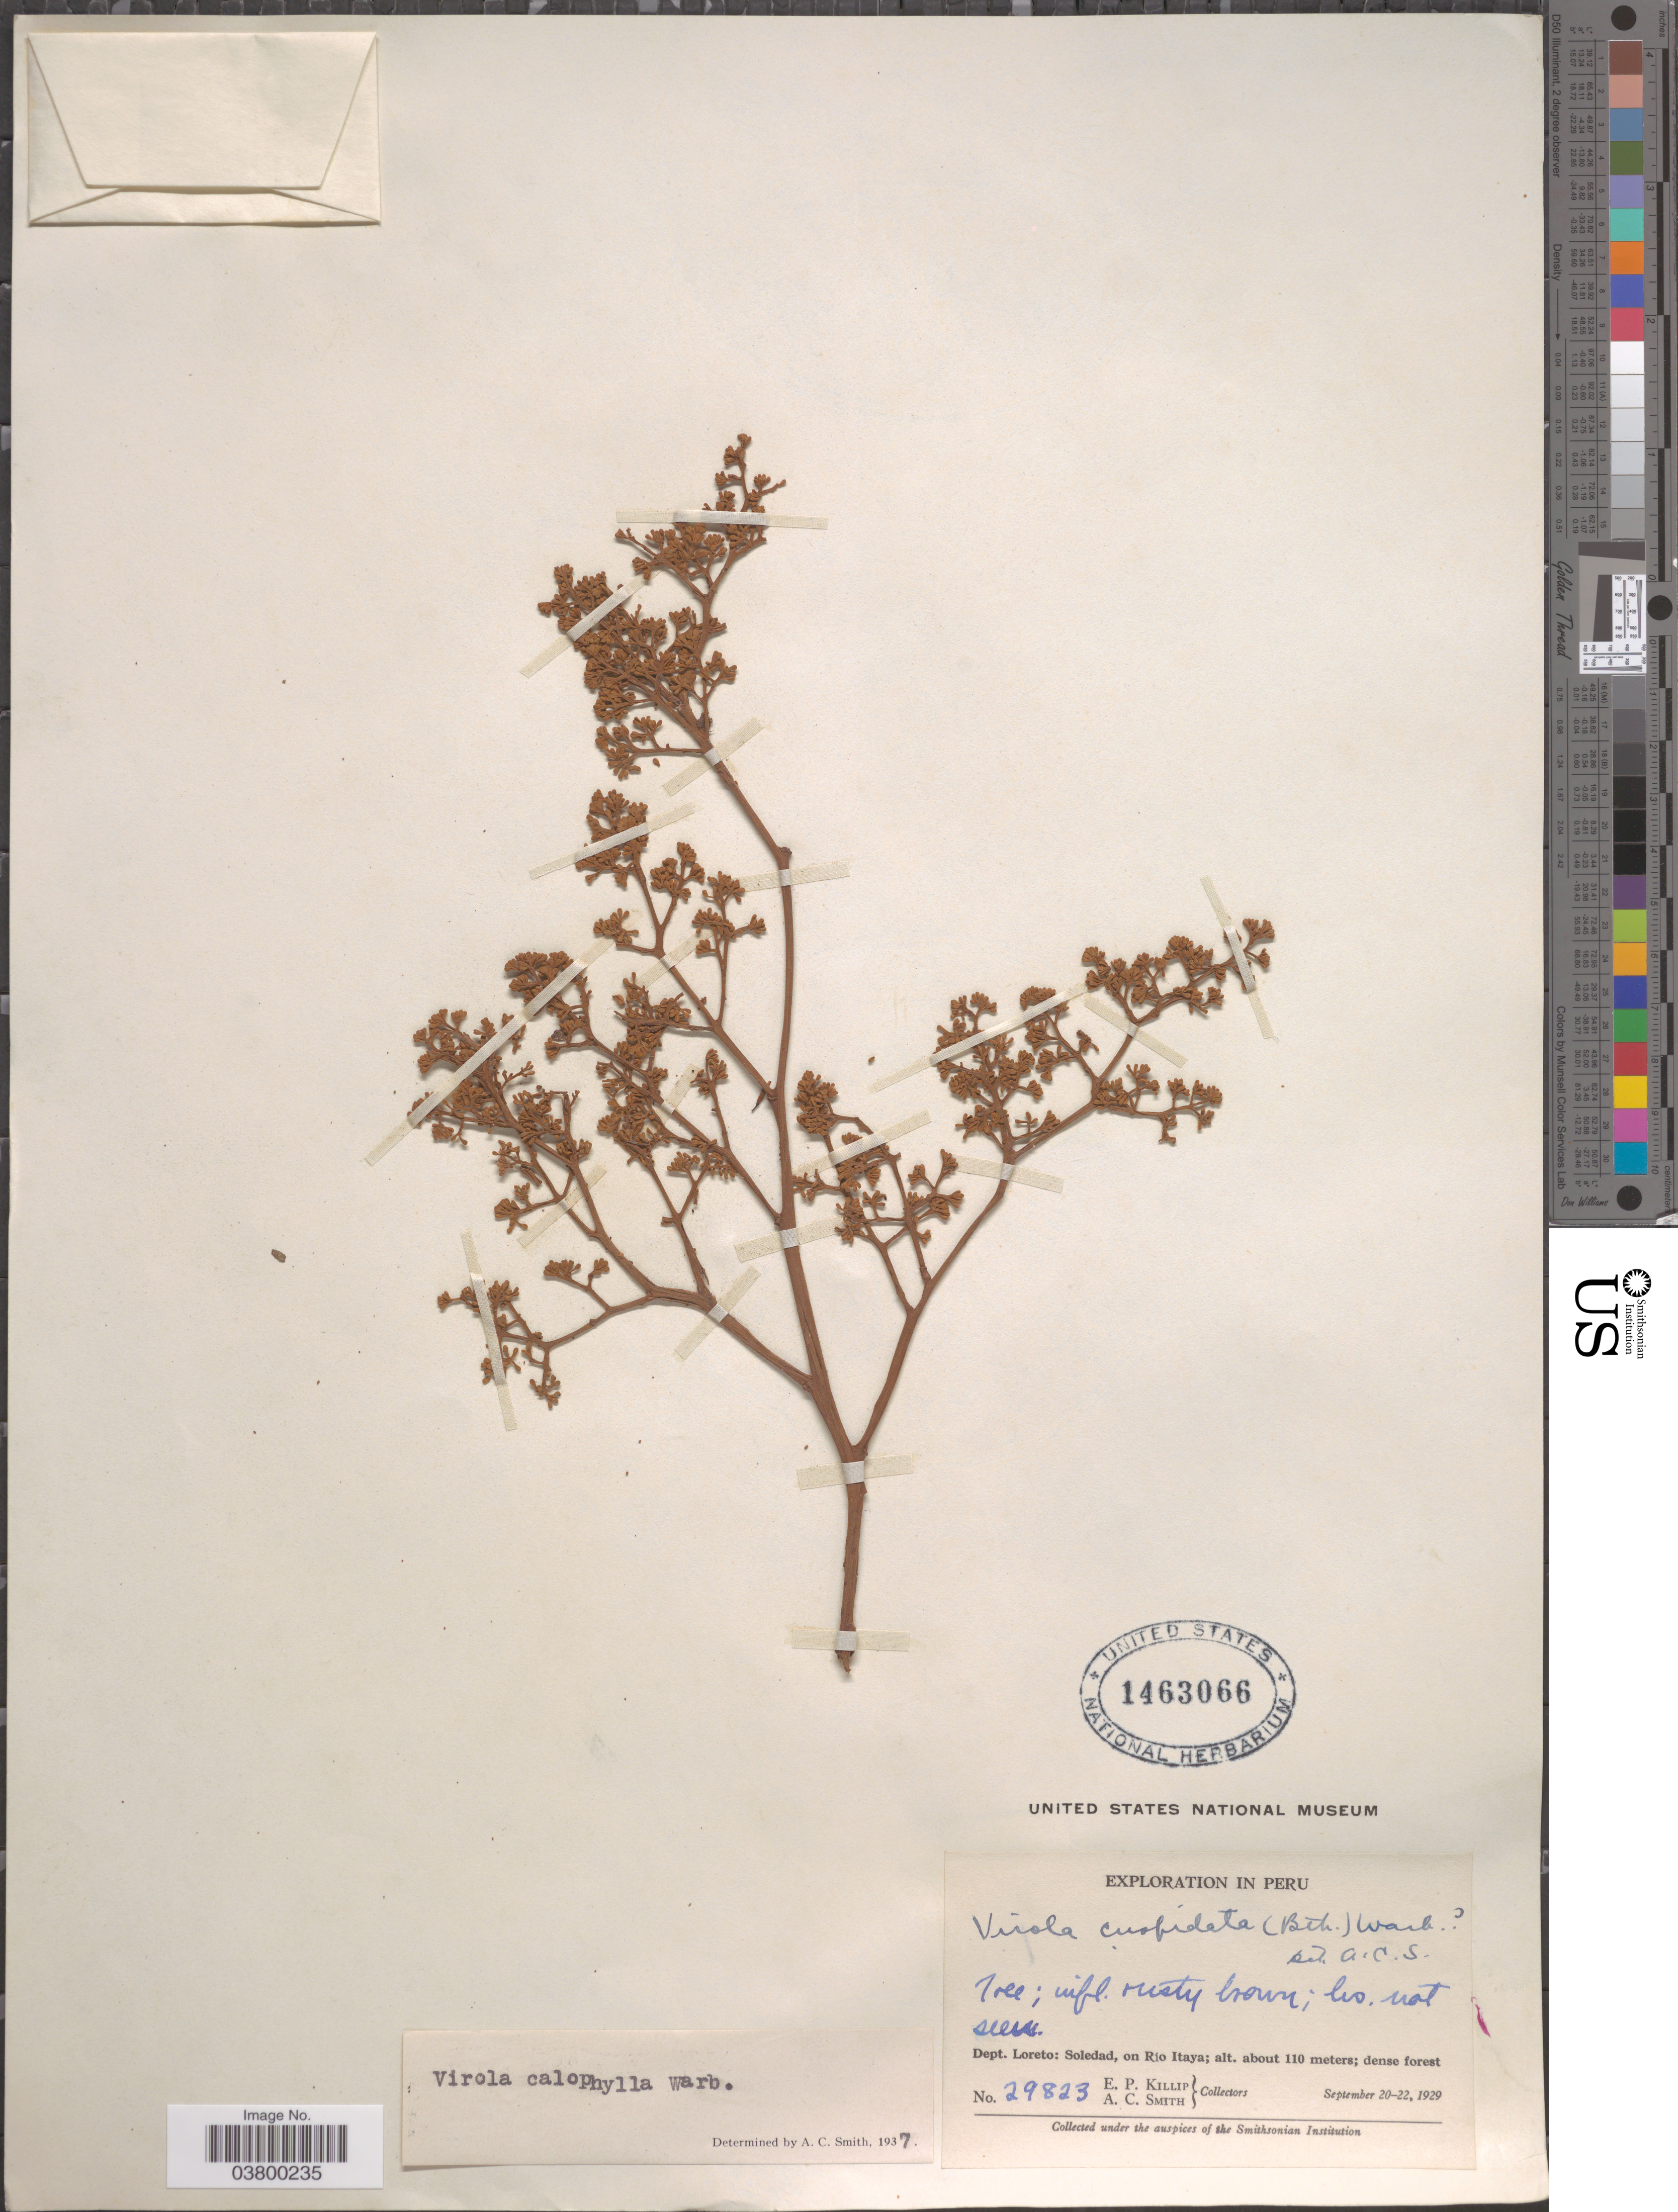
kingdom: Plantae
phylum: Tracheophyta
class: Magnoliopsida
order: Magnoliales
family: Myristicaceae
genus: Virola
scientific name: Virola calophylla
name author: (Spruce) Warb.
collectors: E. P. Killip & A. C. Smith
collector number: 29823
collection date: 1929-09-20/1929-09-22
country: Peru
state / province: Loreto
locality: Dept. Loreto: Soledad, on Río Itaya.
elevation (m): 110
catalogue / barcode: US 1463066